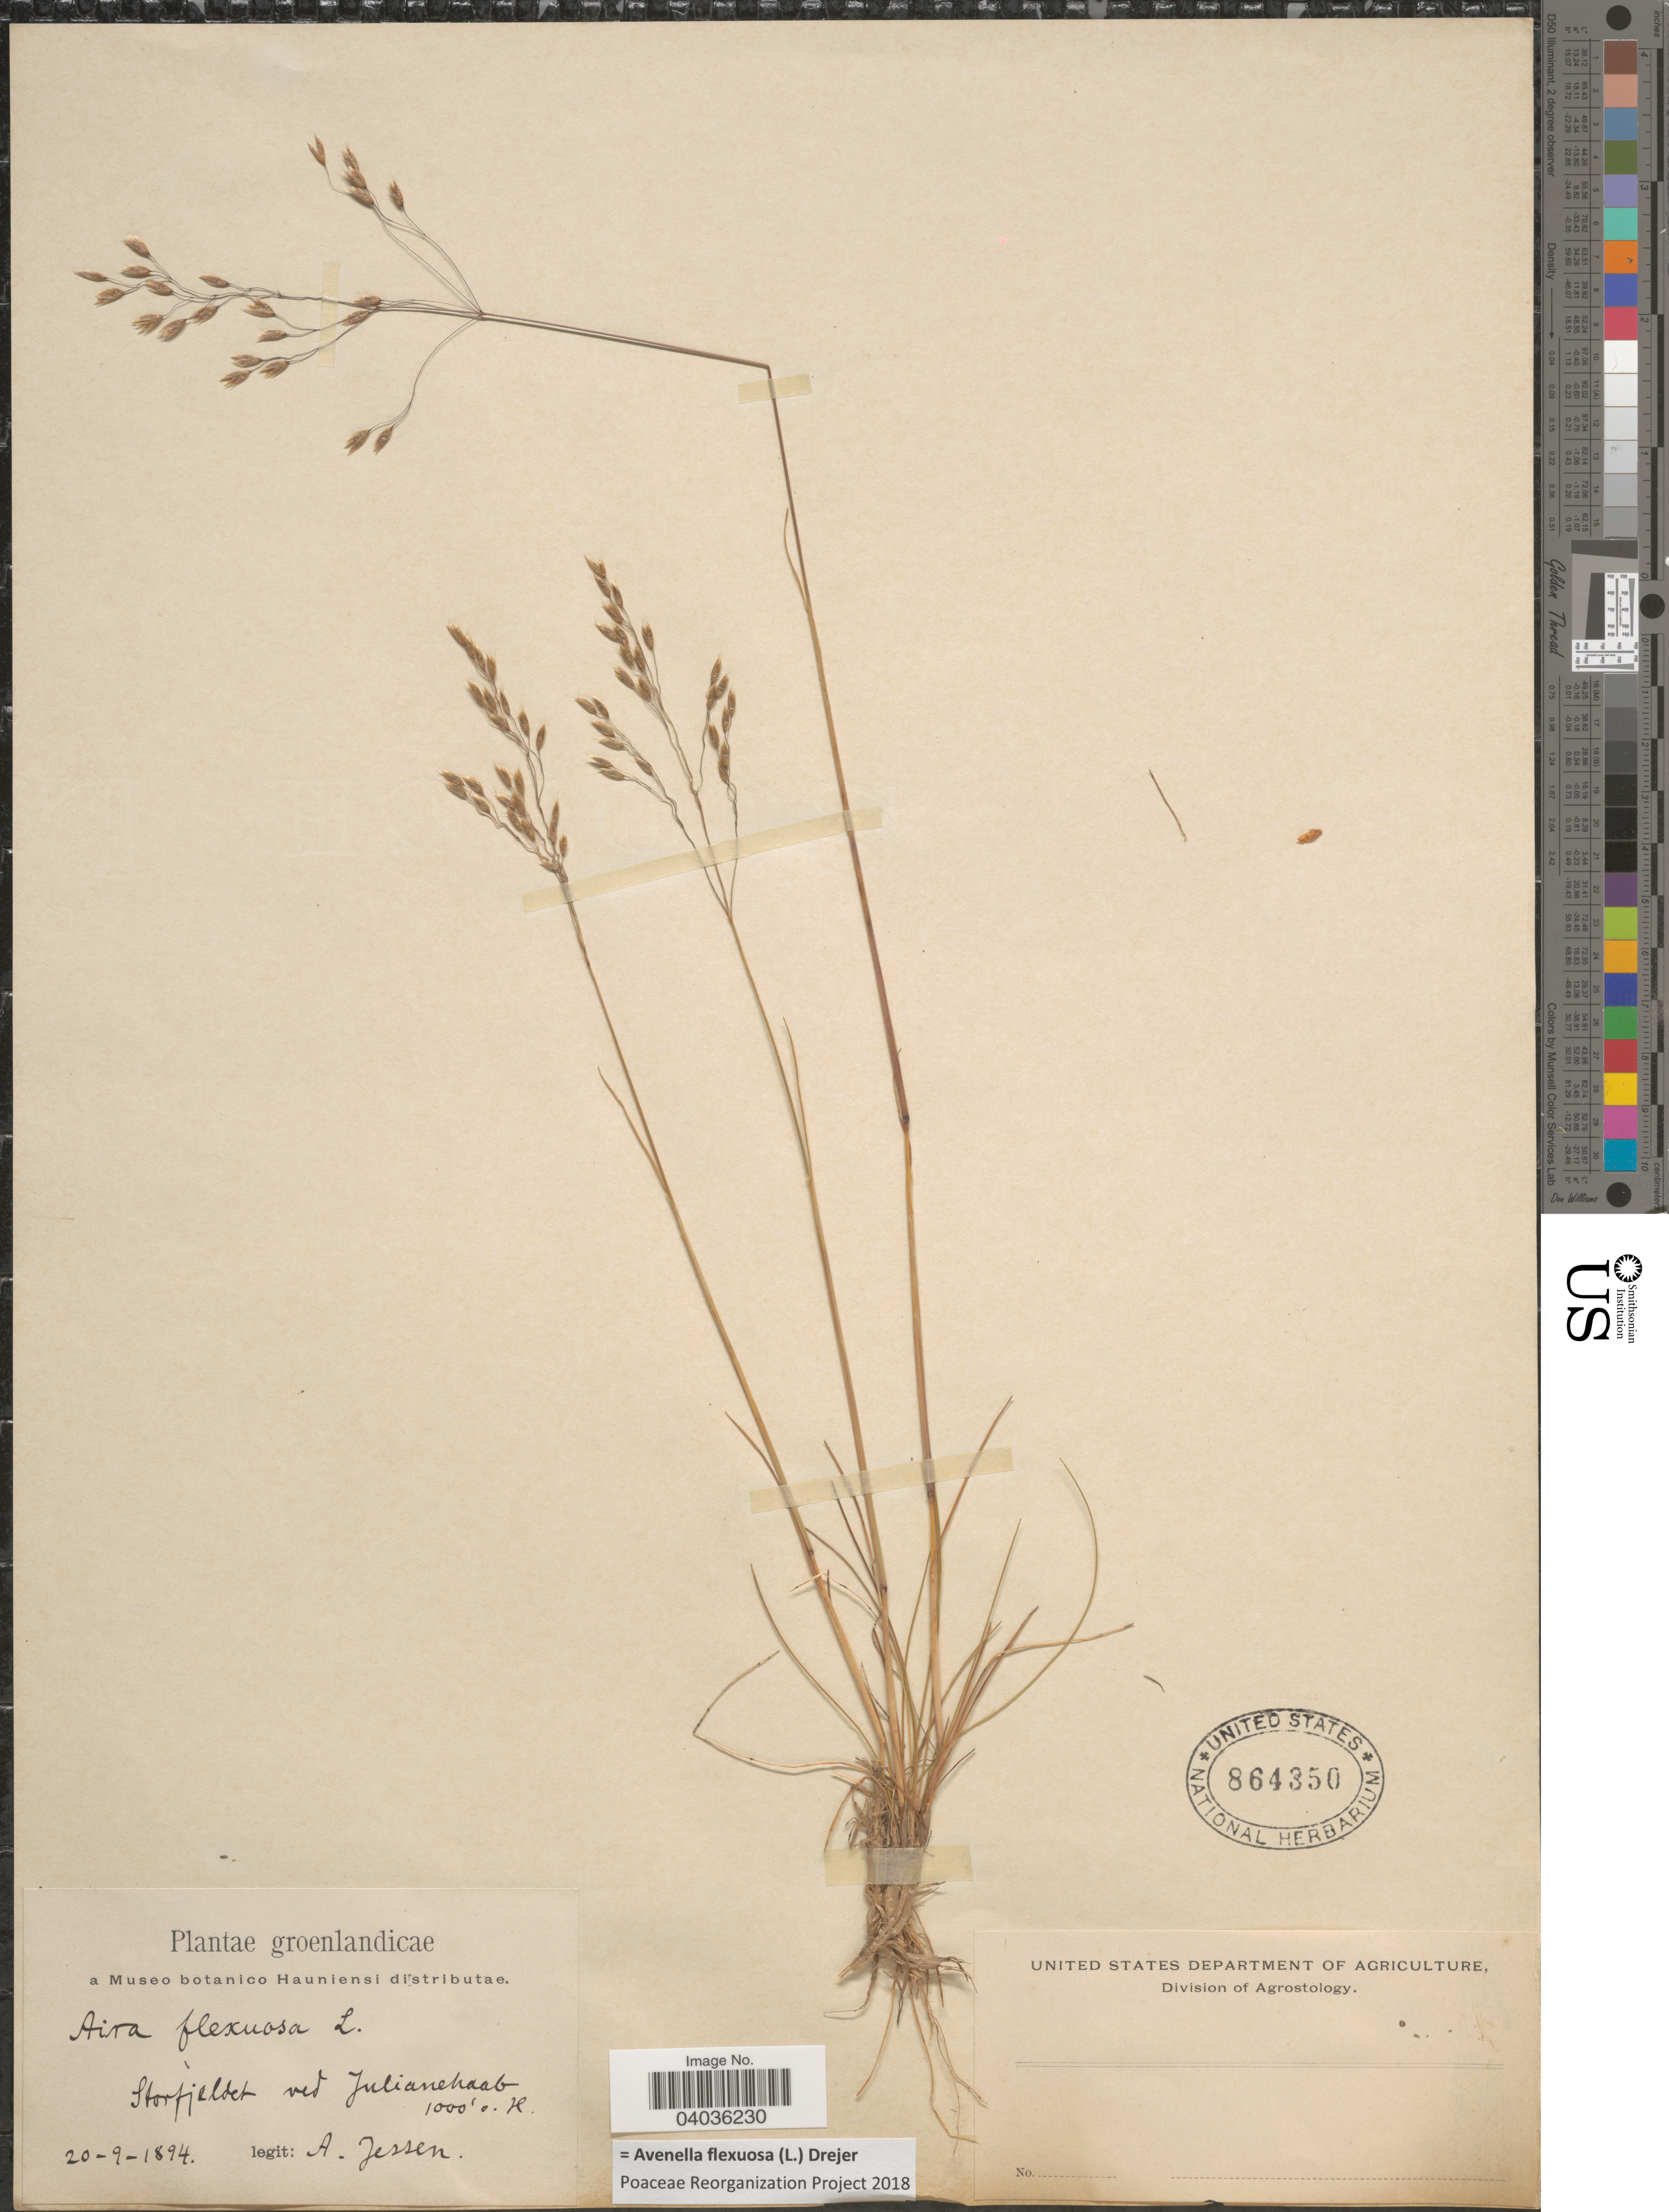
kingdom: Plantae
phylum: Tracheophyta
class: Liliopsida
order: Poales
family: Poaceae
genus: Avenella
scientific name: Avenella flexuosa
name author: (L.) Drejer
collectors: A. Jessen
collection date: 1894-09-20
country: Greenland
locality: Groenlandicae. Storfjeldet ved Julianehaab.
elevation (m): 305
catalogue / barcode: US 864350